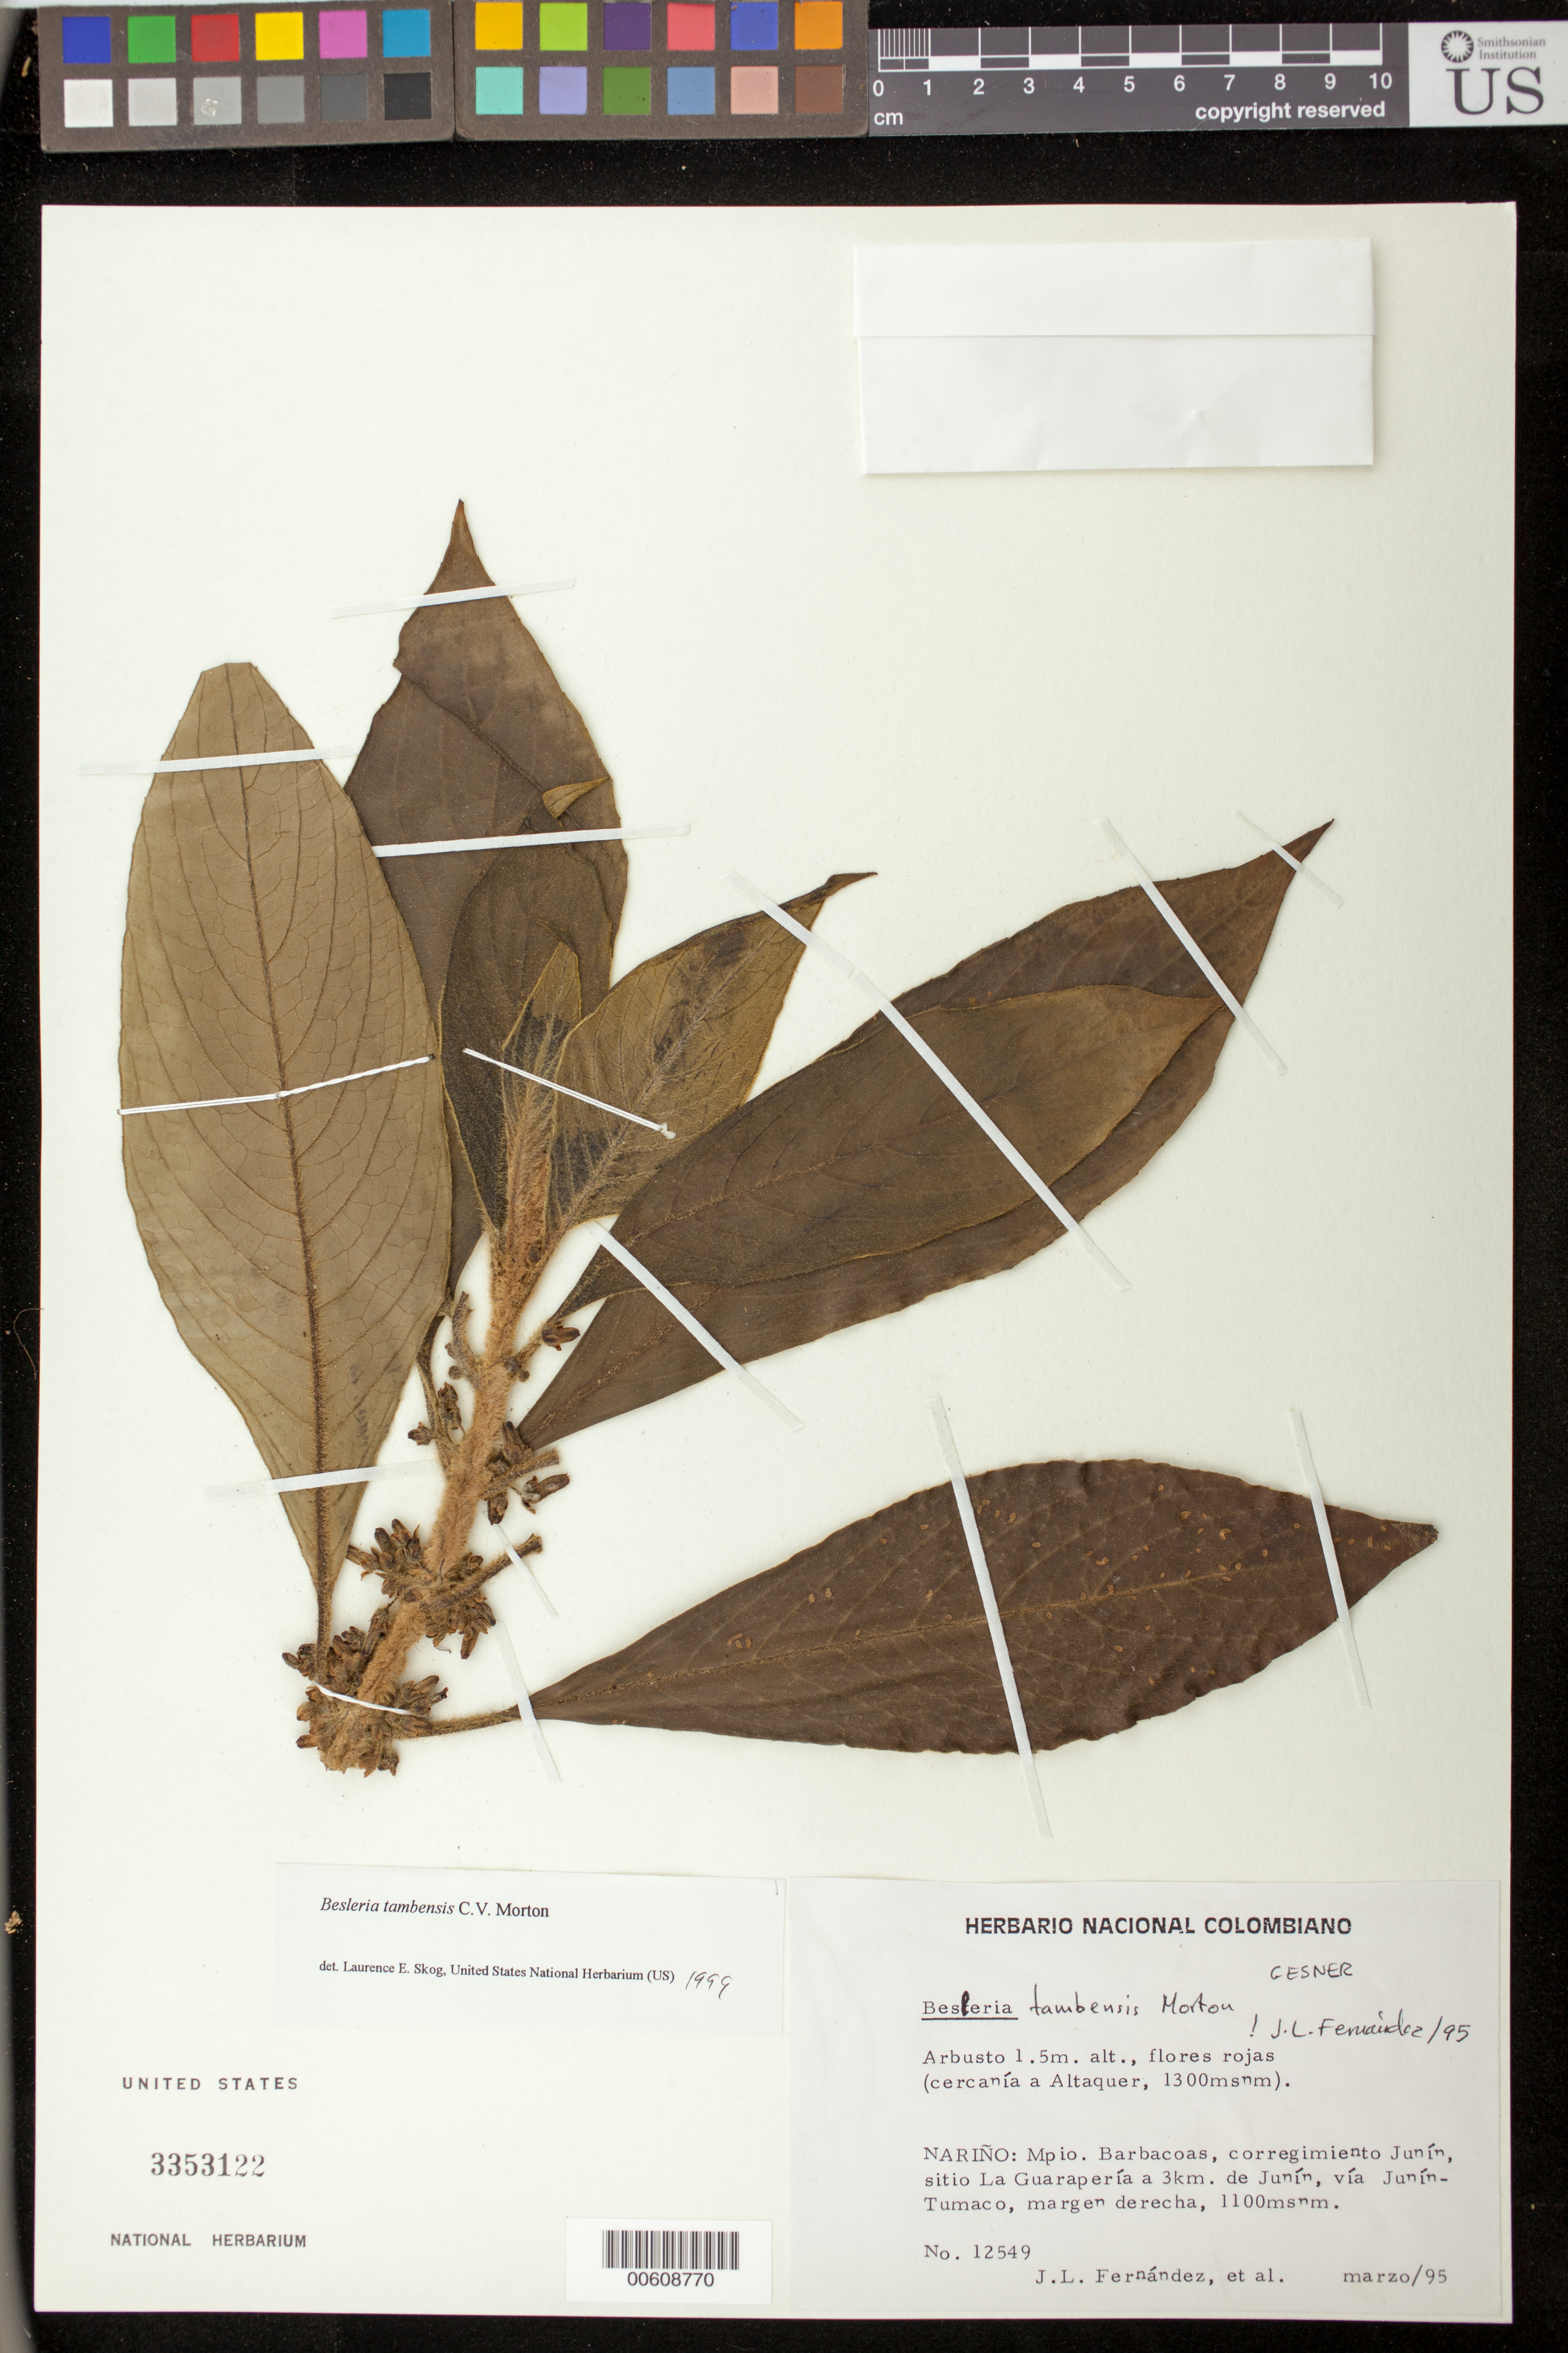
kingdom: Plantae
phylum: Tracheophyta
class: Magnoliopsida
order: Lamiales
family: Gesneriaceae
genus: Besleria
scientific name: Besleria tambensis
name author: C.V. Morton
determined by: Skog, Laurence E.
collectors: J. L. Fernández-Alonso & et al.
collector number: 12549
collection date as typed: Mar 1995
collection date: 1995-03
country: Colombia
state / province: Nariño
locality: Mpio. Barbacoas, corregimiento Junín, sitio La Guarapería a 3 km de Junín, vía Junín-Tumaco, margen derecha, cercanía a Altaquer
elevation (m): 1100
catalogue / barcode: US 3353122